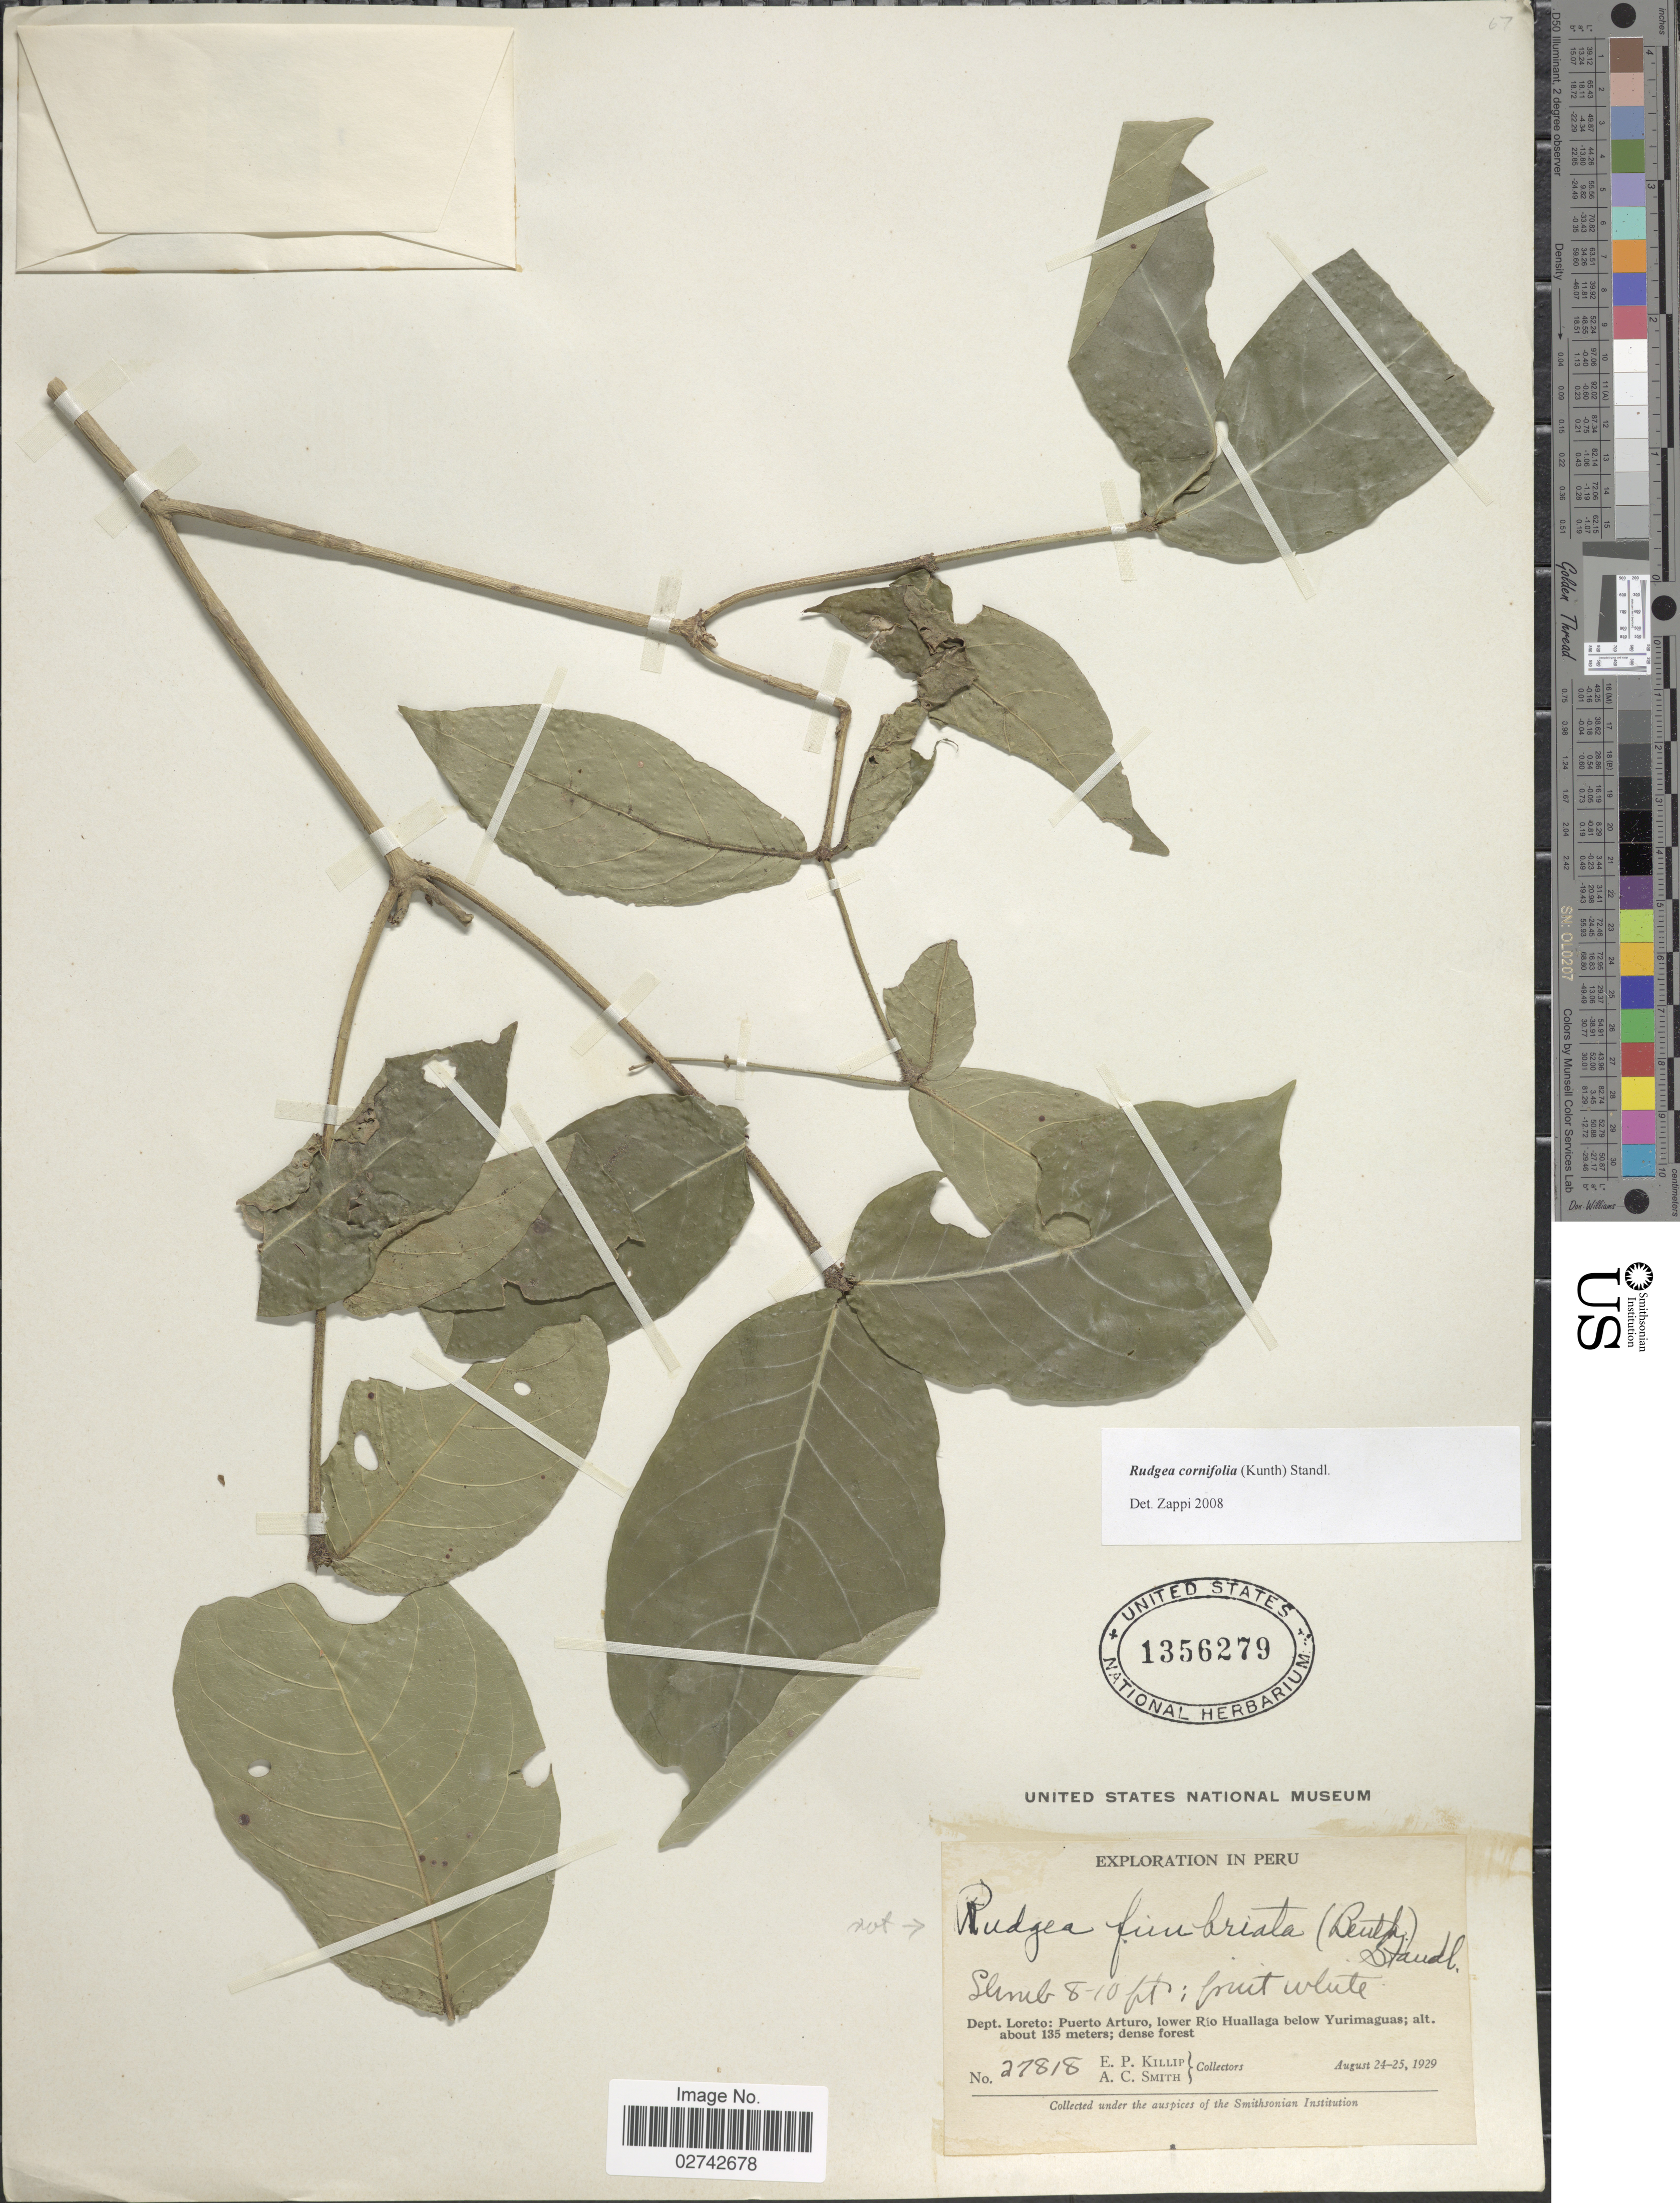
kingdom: Plantae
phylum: Tracheophyta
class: Magnoliopsida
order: Gentianales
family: Rubiaceae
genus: Rudgea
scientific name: Rudgea cornifolia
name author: (Kunth) Standl.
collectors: E. P. Killip & A. C. Smith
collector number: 27818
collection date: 1929-08-24/1929-08-25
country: Peru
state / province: Loreto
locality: Puerto Arturo, lower Rio Huallaga below Yurimaguas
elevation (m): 135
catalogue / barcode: US 1356279